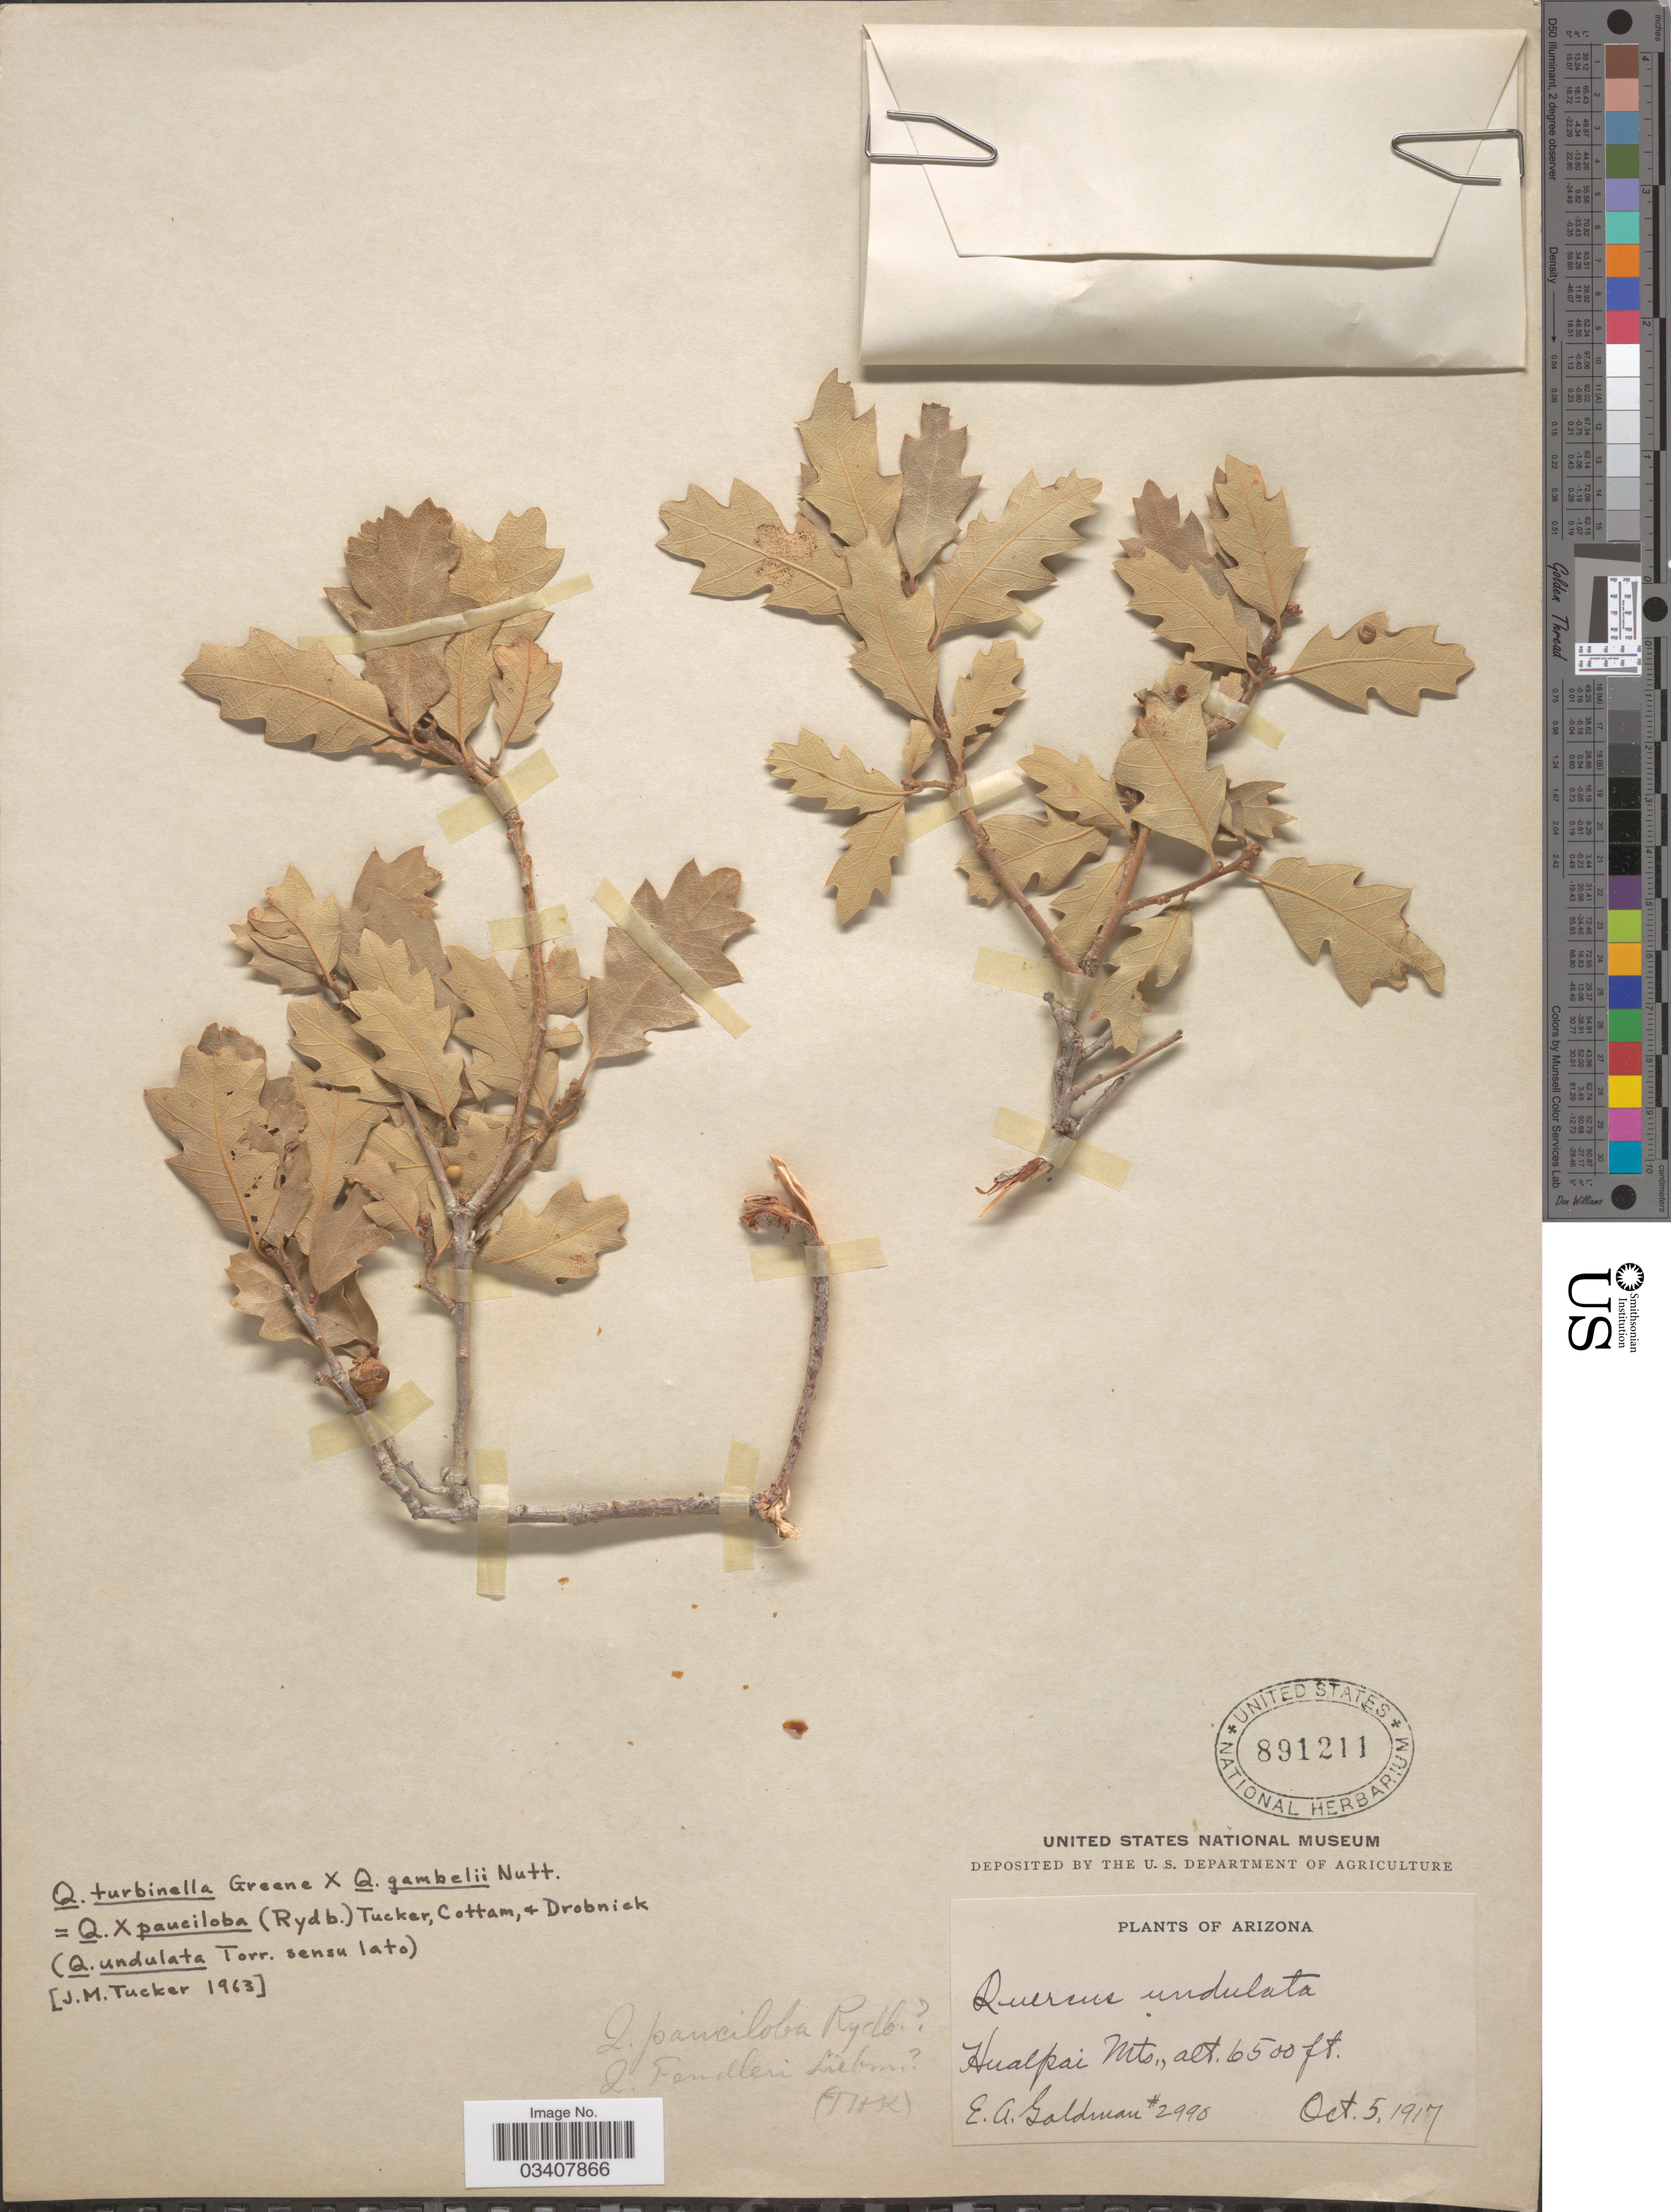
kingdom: Plantae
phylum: Tracheophyta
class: Magnoliopsida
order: Fagales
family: Fagaceae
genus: Quercus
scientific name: Quercus x pauciloba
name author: Rydb.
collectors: E. A. Goldman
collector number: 2990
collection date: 1917-10-05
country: United States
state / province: Arizona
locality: Hualpai Mts.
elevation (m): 1981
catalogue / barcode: US 891211